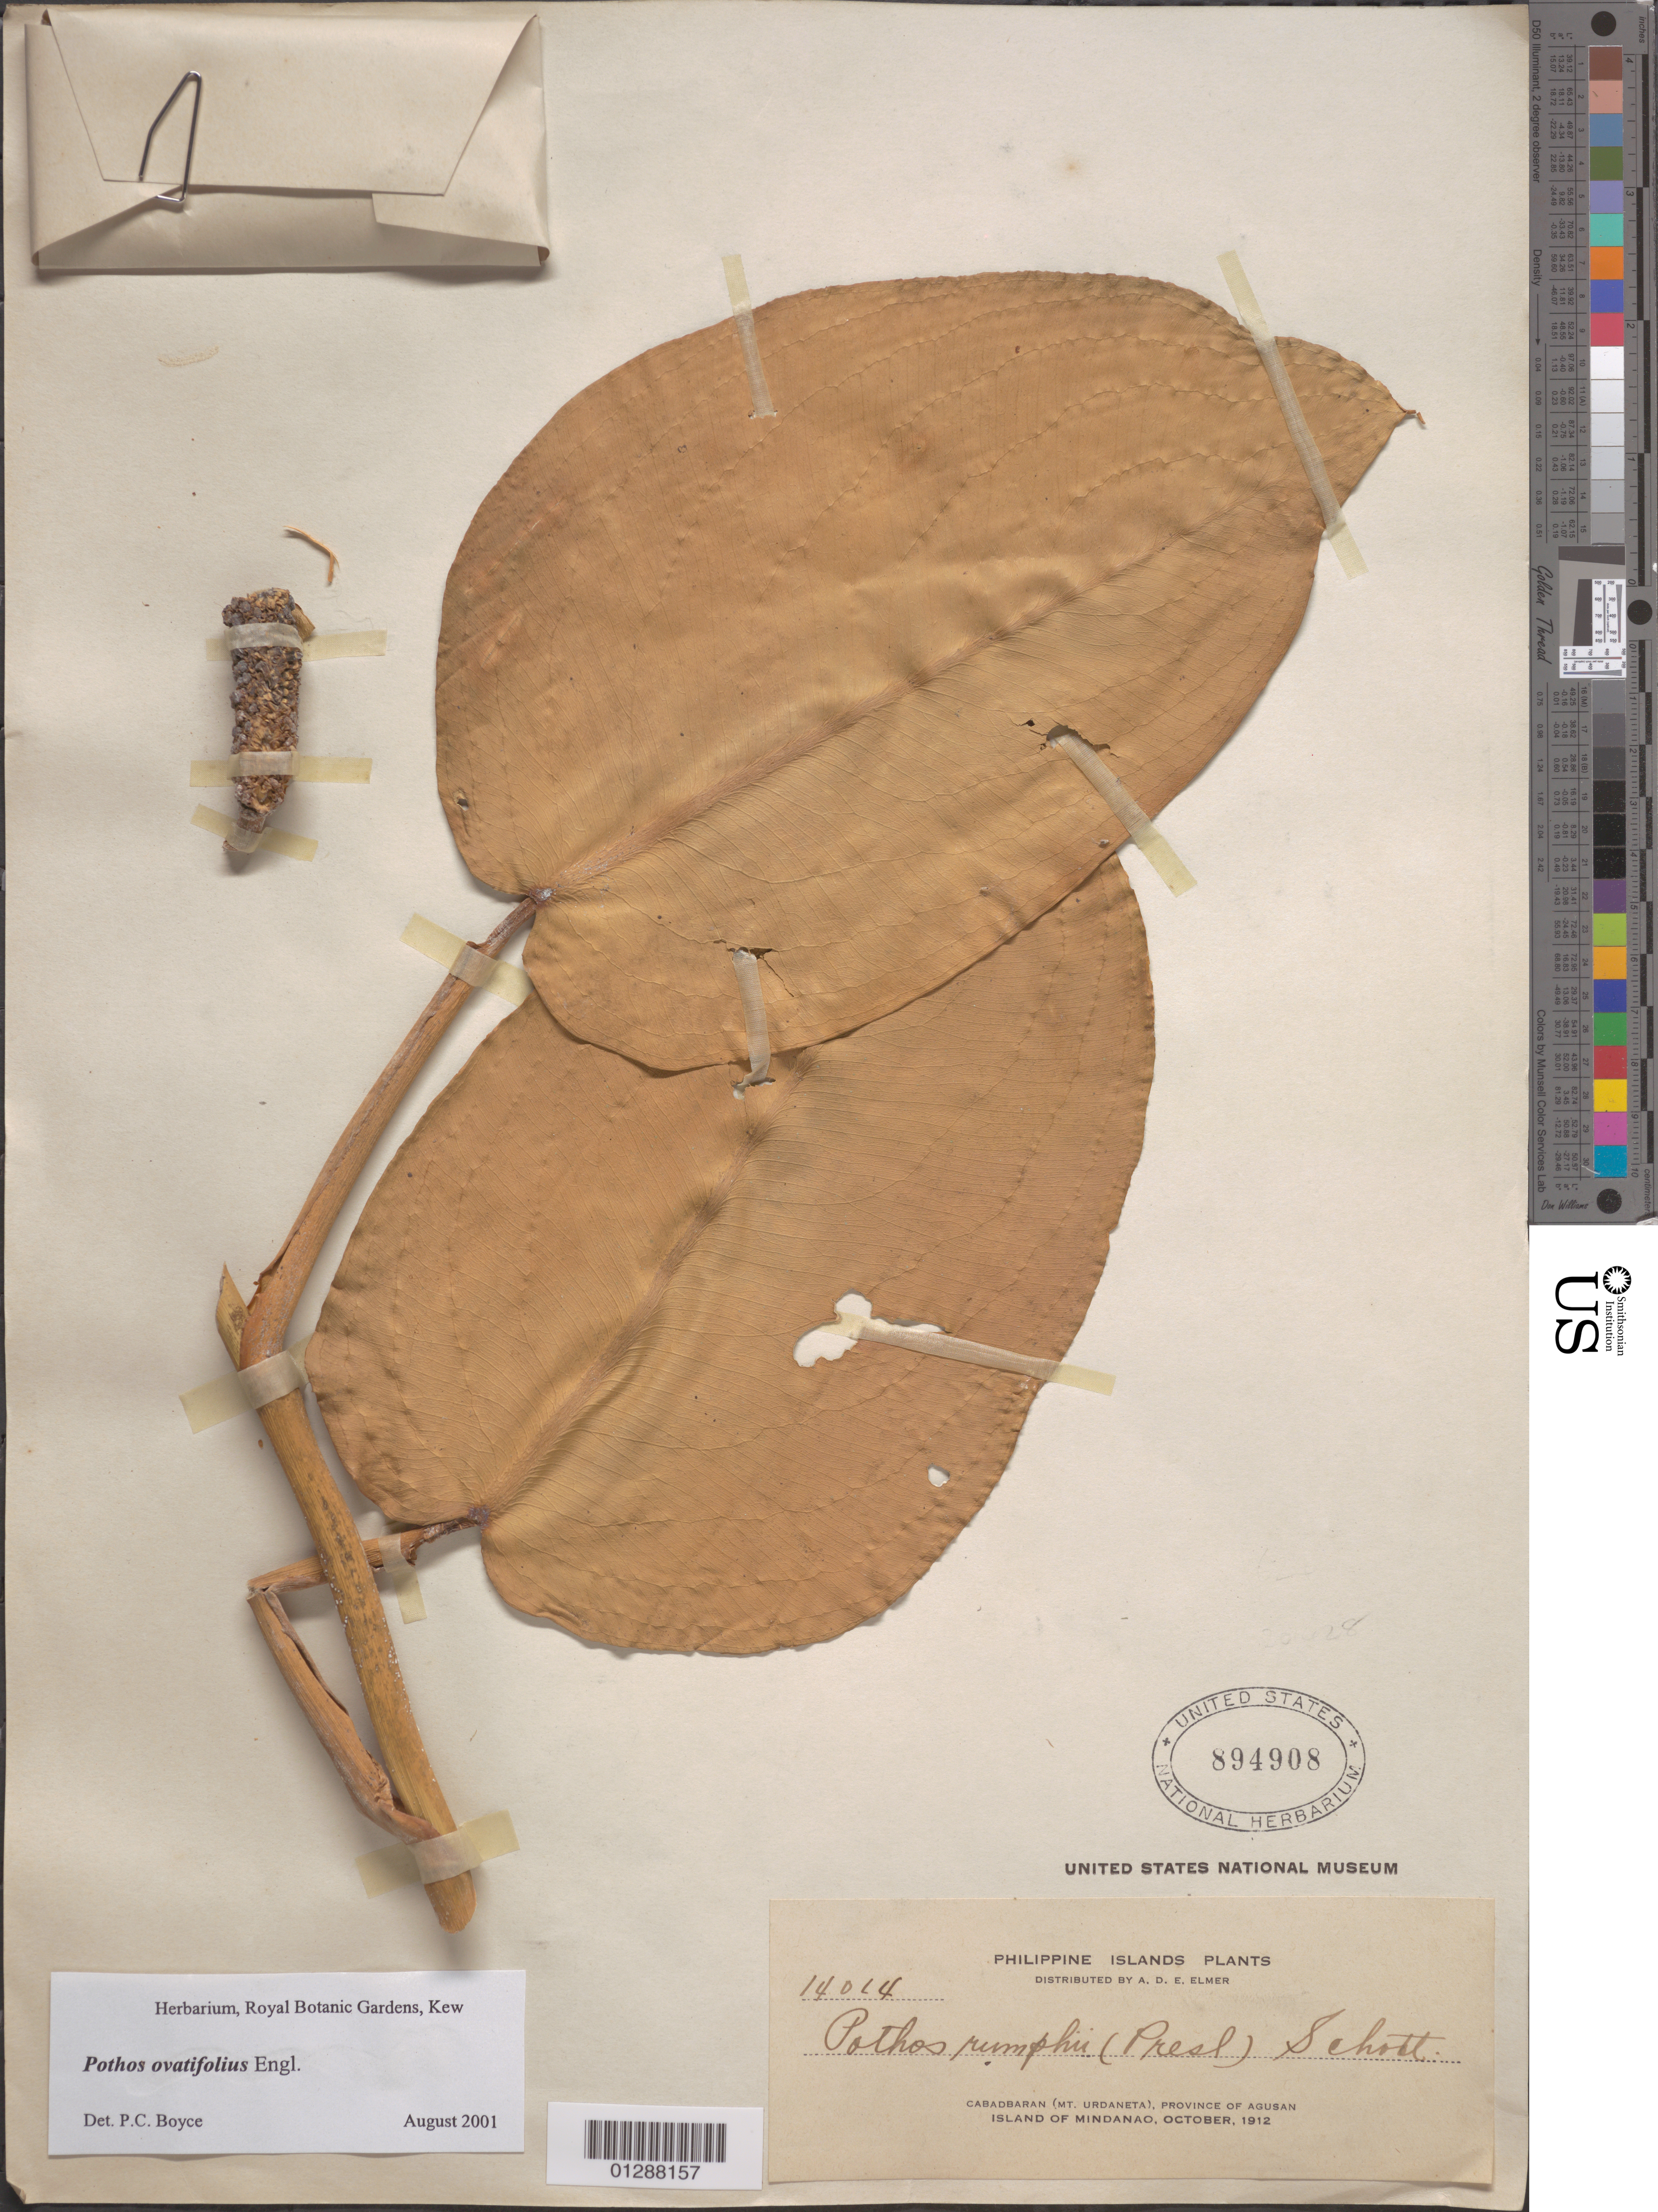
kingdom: Plantae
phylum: Tracheophyta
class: Liliopsida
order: Alismatales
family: Araceae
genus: Pothos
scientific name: Pothos ovatifolius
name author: Engl.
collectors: A. D. E. Elmer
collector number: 14014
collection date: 1912-10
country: Philippines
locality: Cabadbaran (Mt. Urdaneta), Province of Agusan. Island of Mindanao.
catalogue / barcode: US 894908